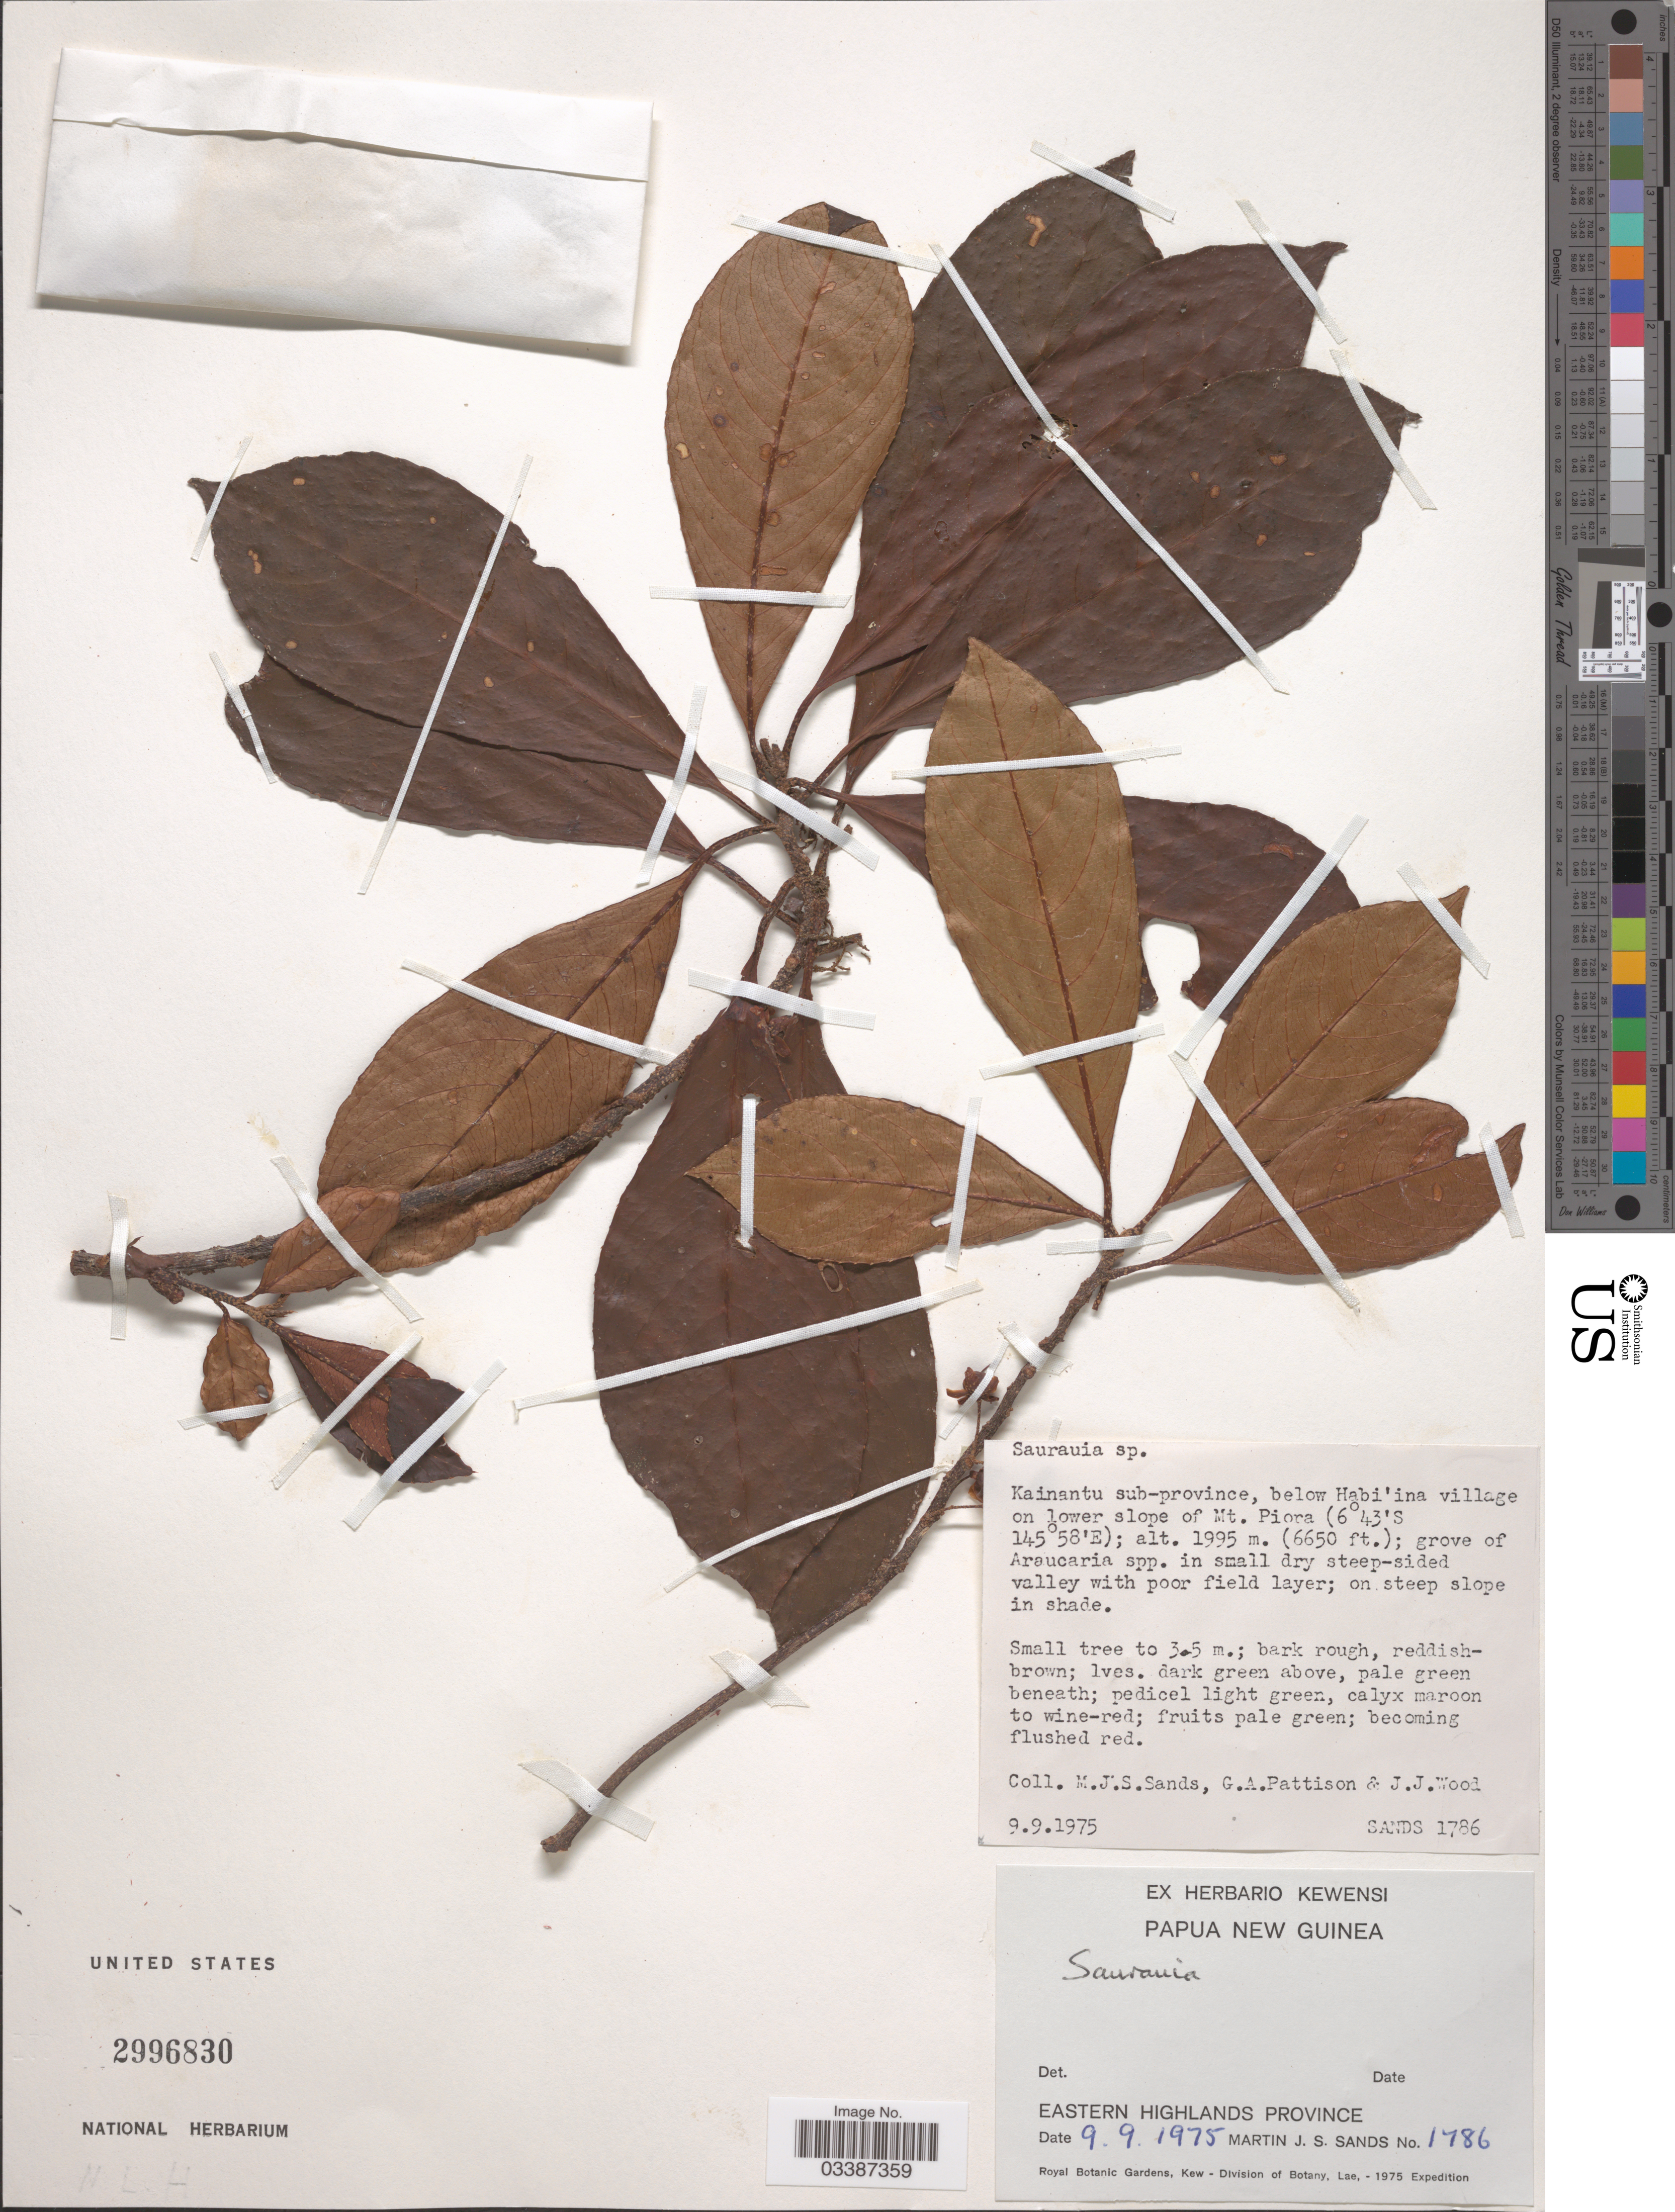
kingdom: Plantae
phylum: Tracheophyta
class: Magnoliopsida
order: Ericales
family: Actinidiaceae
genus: Saurauia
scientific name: Saurauia sp.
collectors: M. Sands, G. Pattison & J. Wood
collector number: SANDS 1786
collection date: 1975-09-09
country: Papua New Guinea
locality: Kainantu sub-province, below Habi'ina village on lower slope of Mt. Piora. Eastern Highlands Province.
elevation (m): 1995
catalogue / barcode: US 2996830